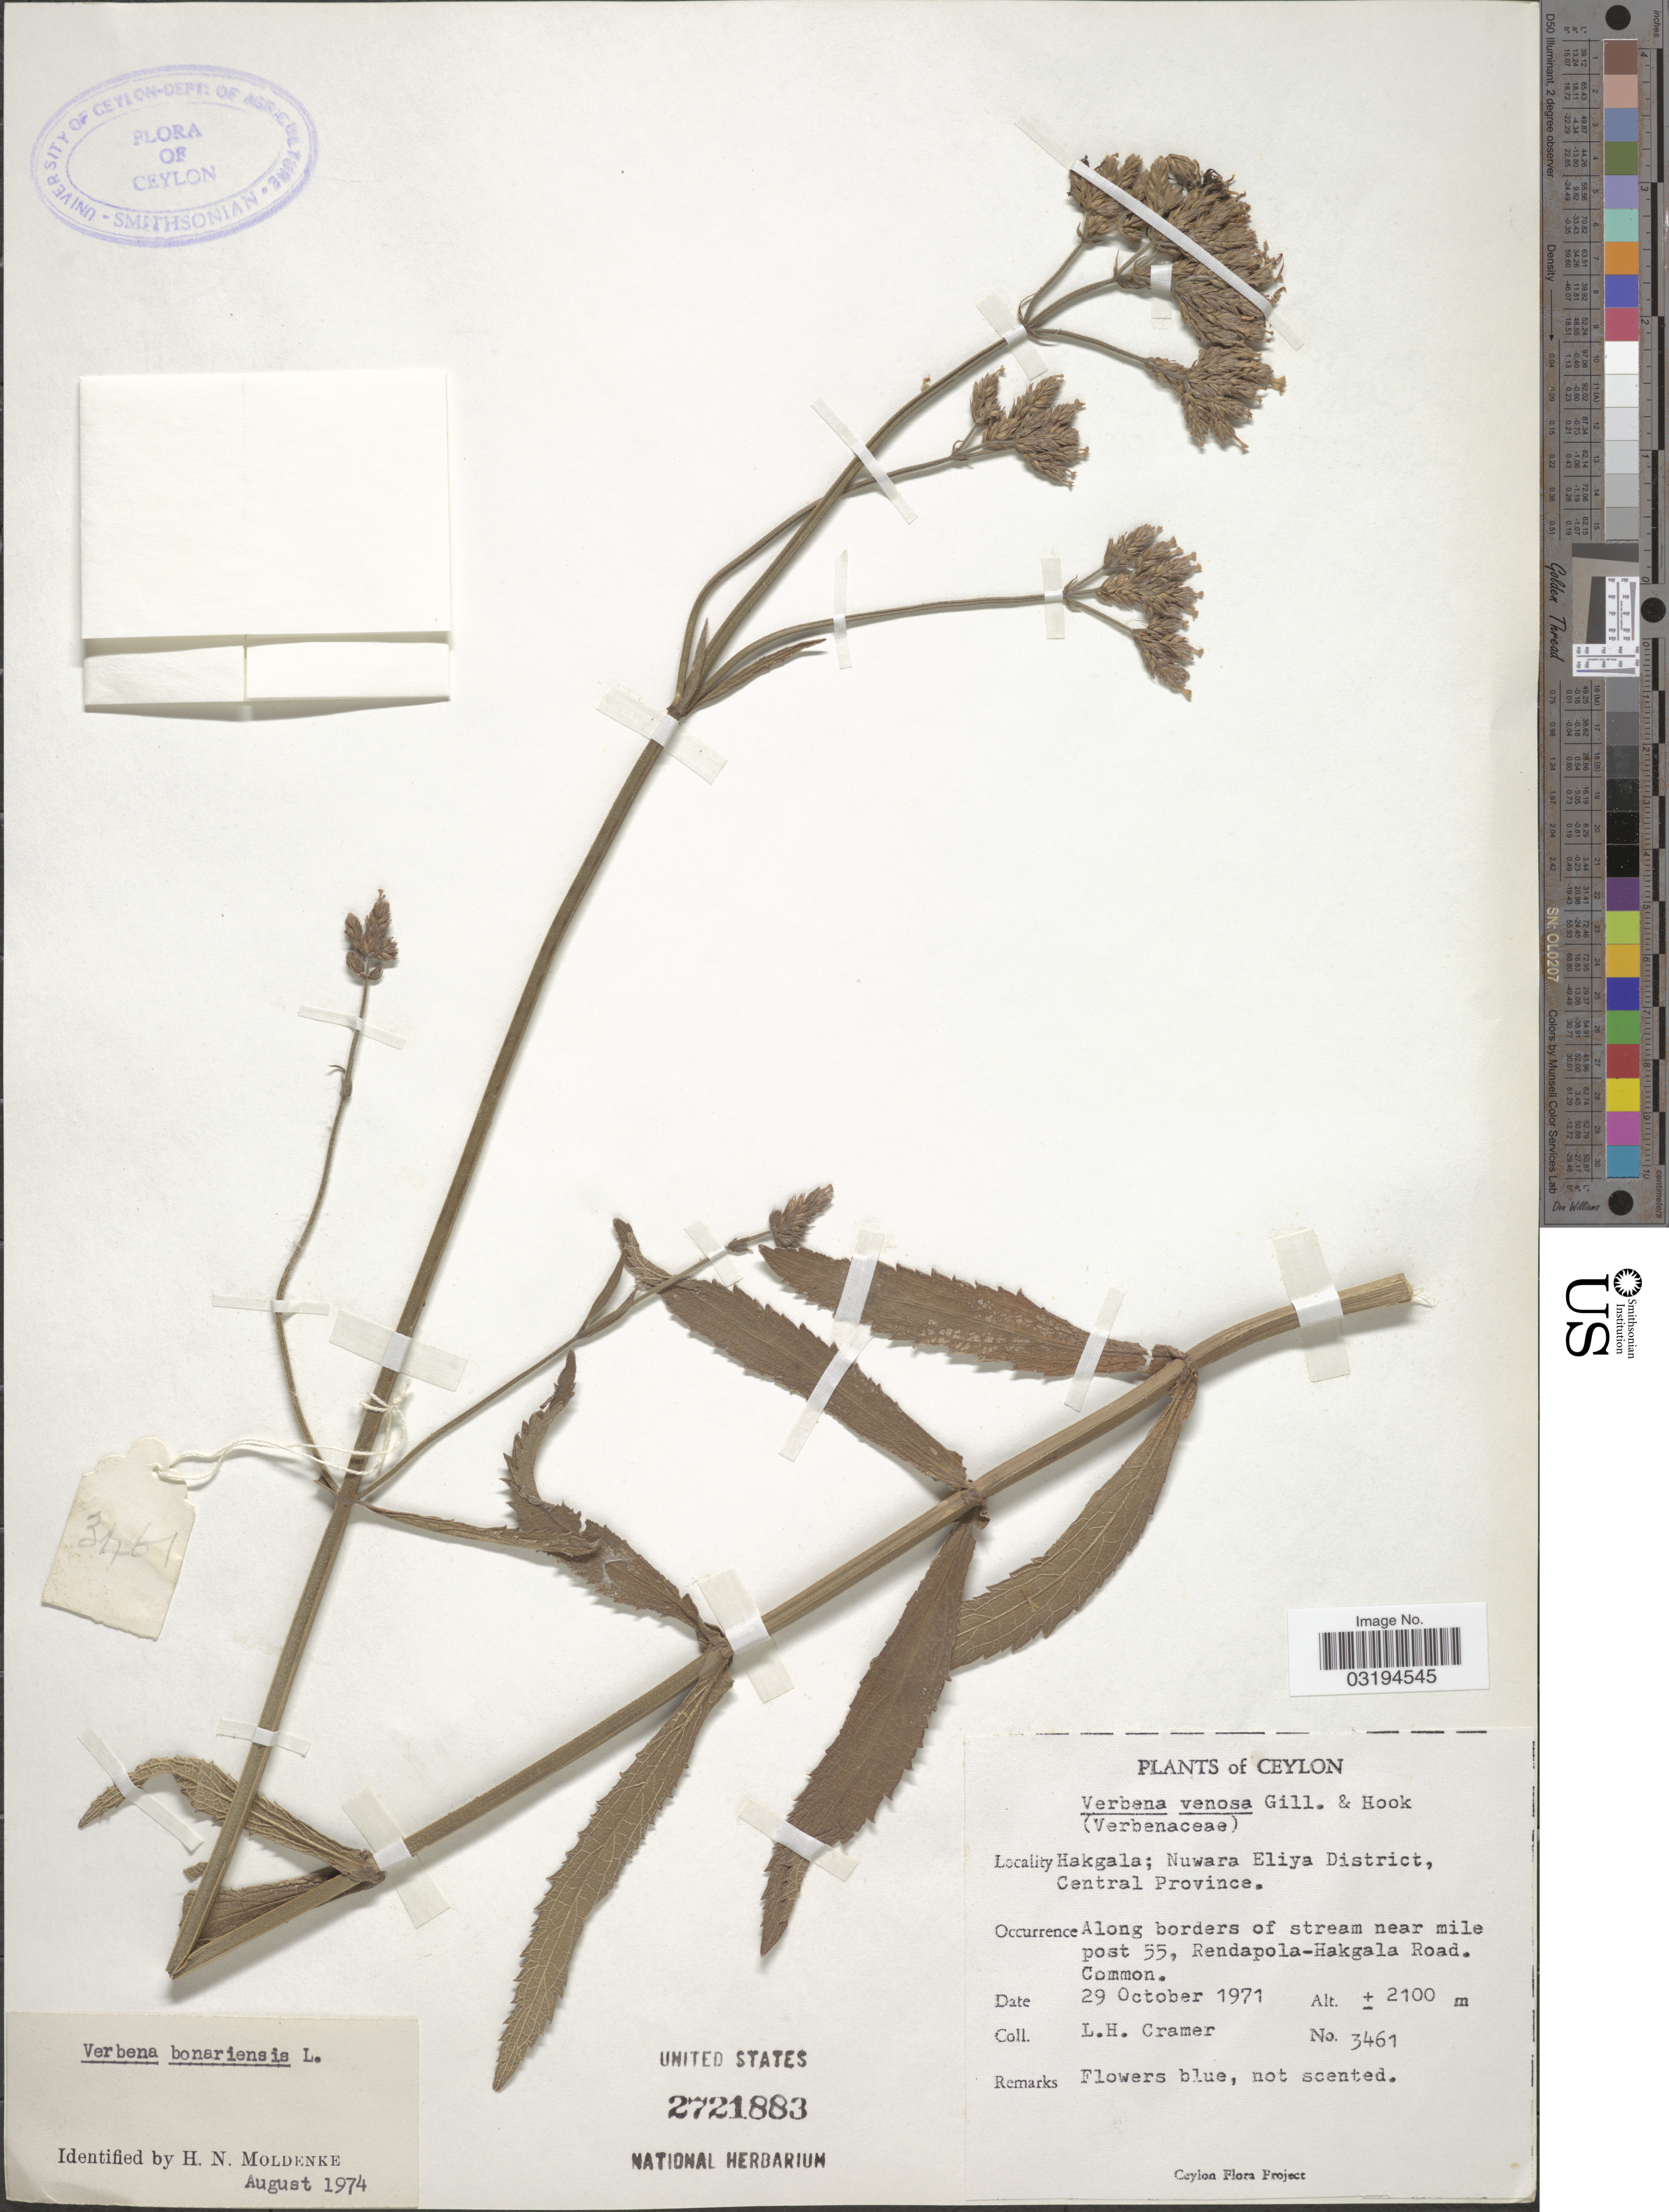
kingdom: Plantae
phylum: Tracheophyta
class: Magnoliopsida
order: Lamiales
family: Verbenaceae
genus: Verbena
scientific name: Verbena bonariensis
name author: L.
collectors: L. H. Cramer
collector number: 3461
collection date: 1971-10-29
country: Sri Lanka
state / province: Central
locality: Ceylon. Hakgala; Nuwara Eliya District, Central Province. Along borders of stream near mile post 55, Rendapola-Hakgala Road.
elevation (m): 2100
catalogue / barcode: US 2721883